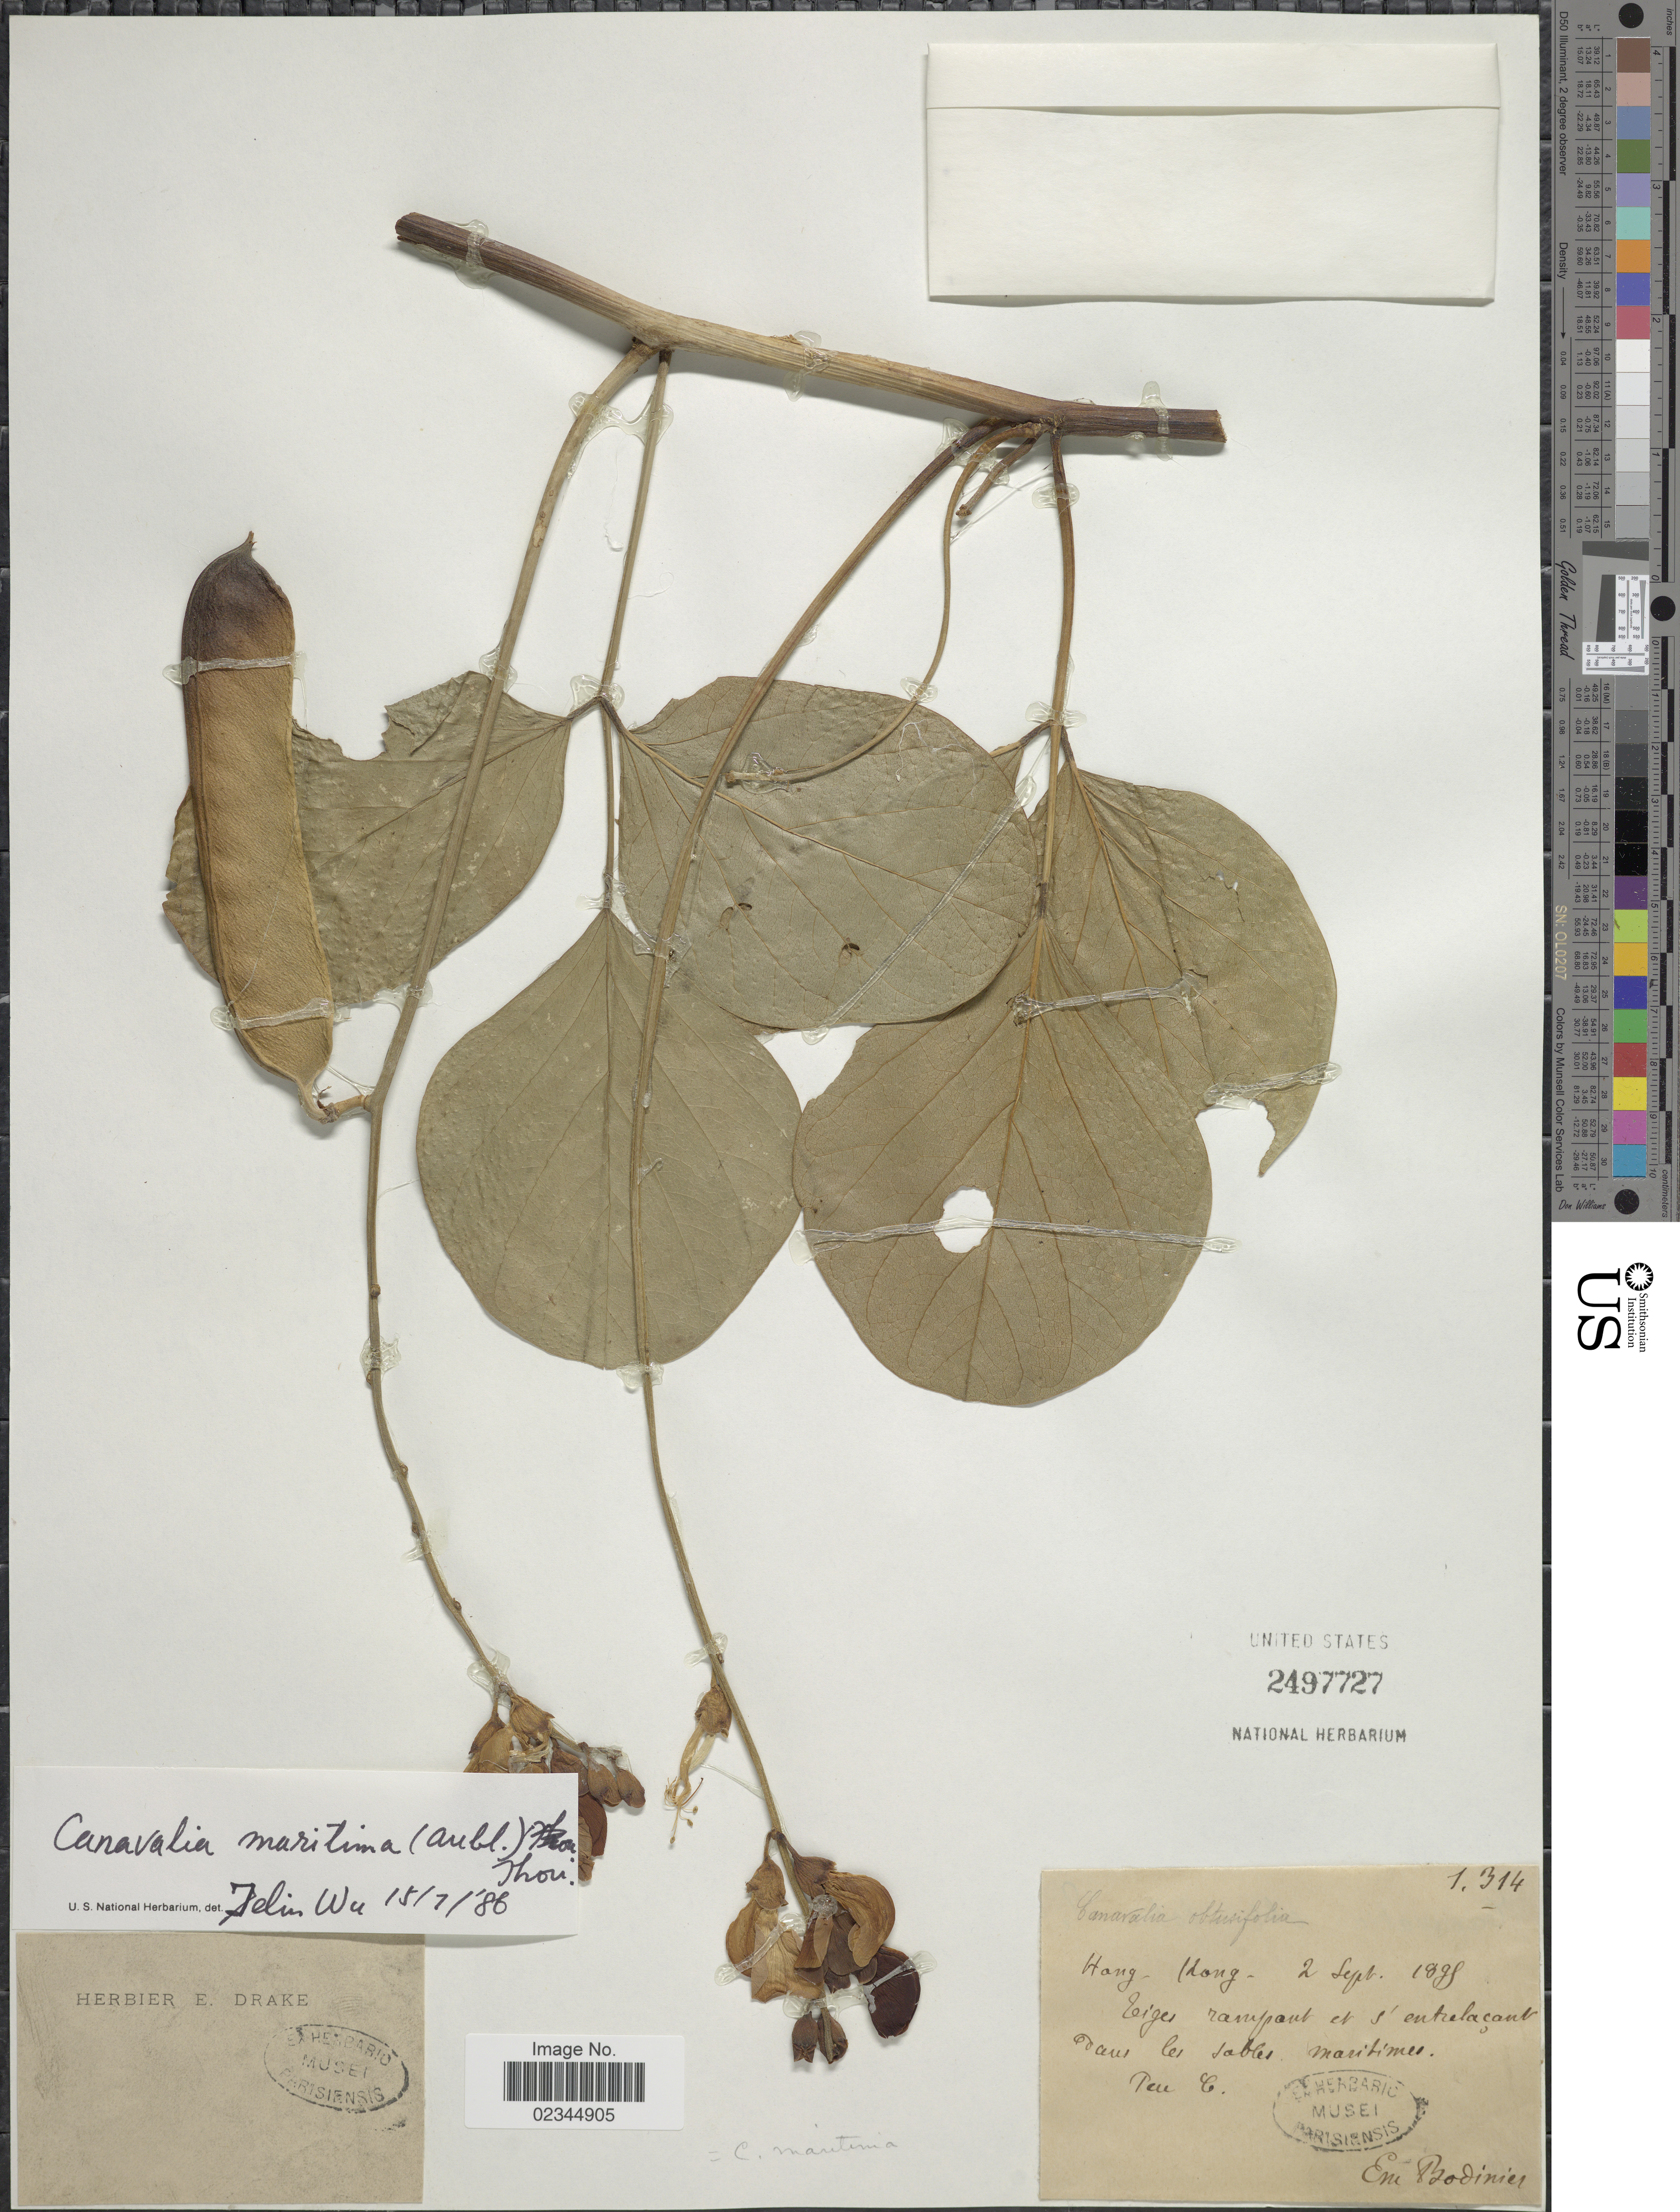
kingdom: Plantae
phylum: Tracheophyta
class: Magnoliopsida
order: Fabales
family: Fabaceae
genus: Canavalia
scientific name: Canavalia rosea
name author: (Sw.) DC.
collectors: E. Bodinier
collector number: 1314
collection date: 1895-09-02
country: China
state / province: Hong Kong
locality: Peu Co [interpreted]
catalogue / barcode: US 2497727